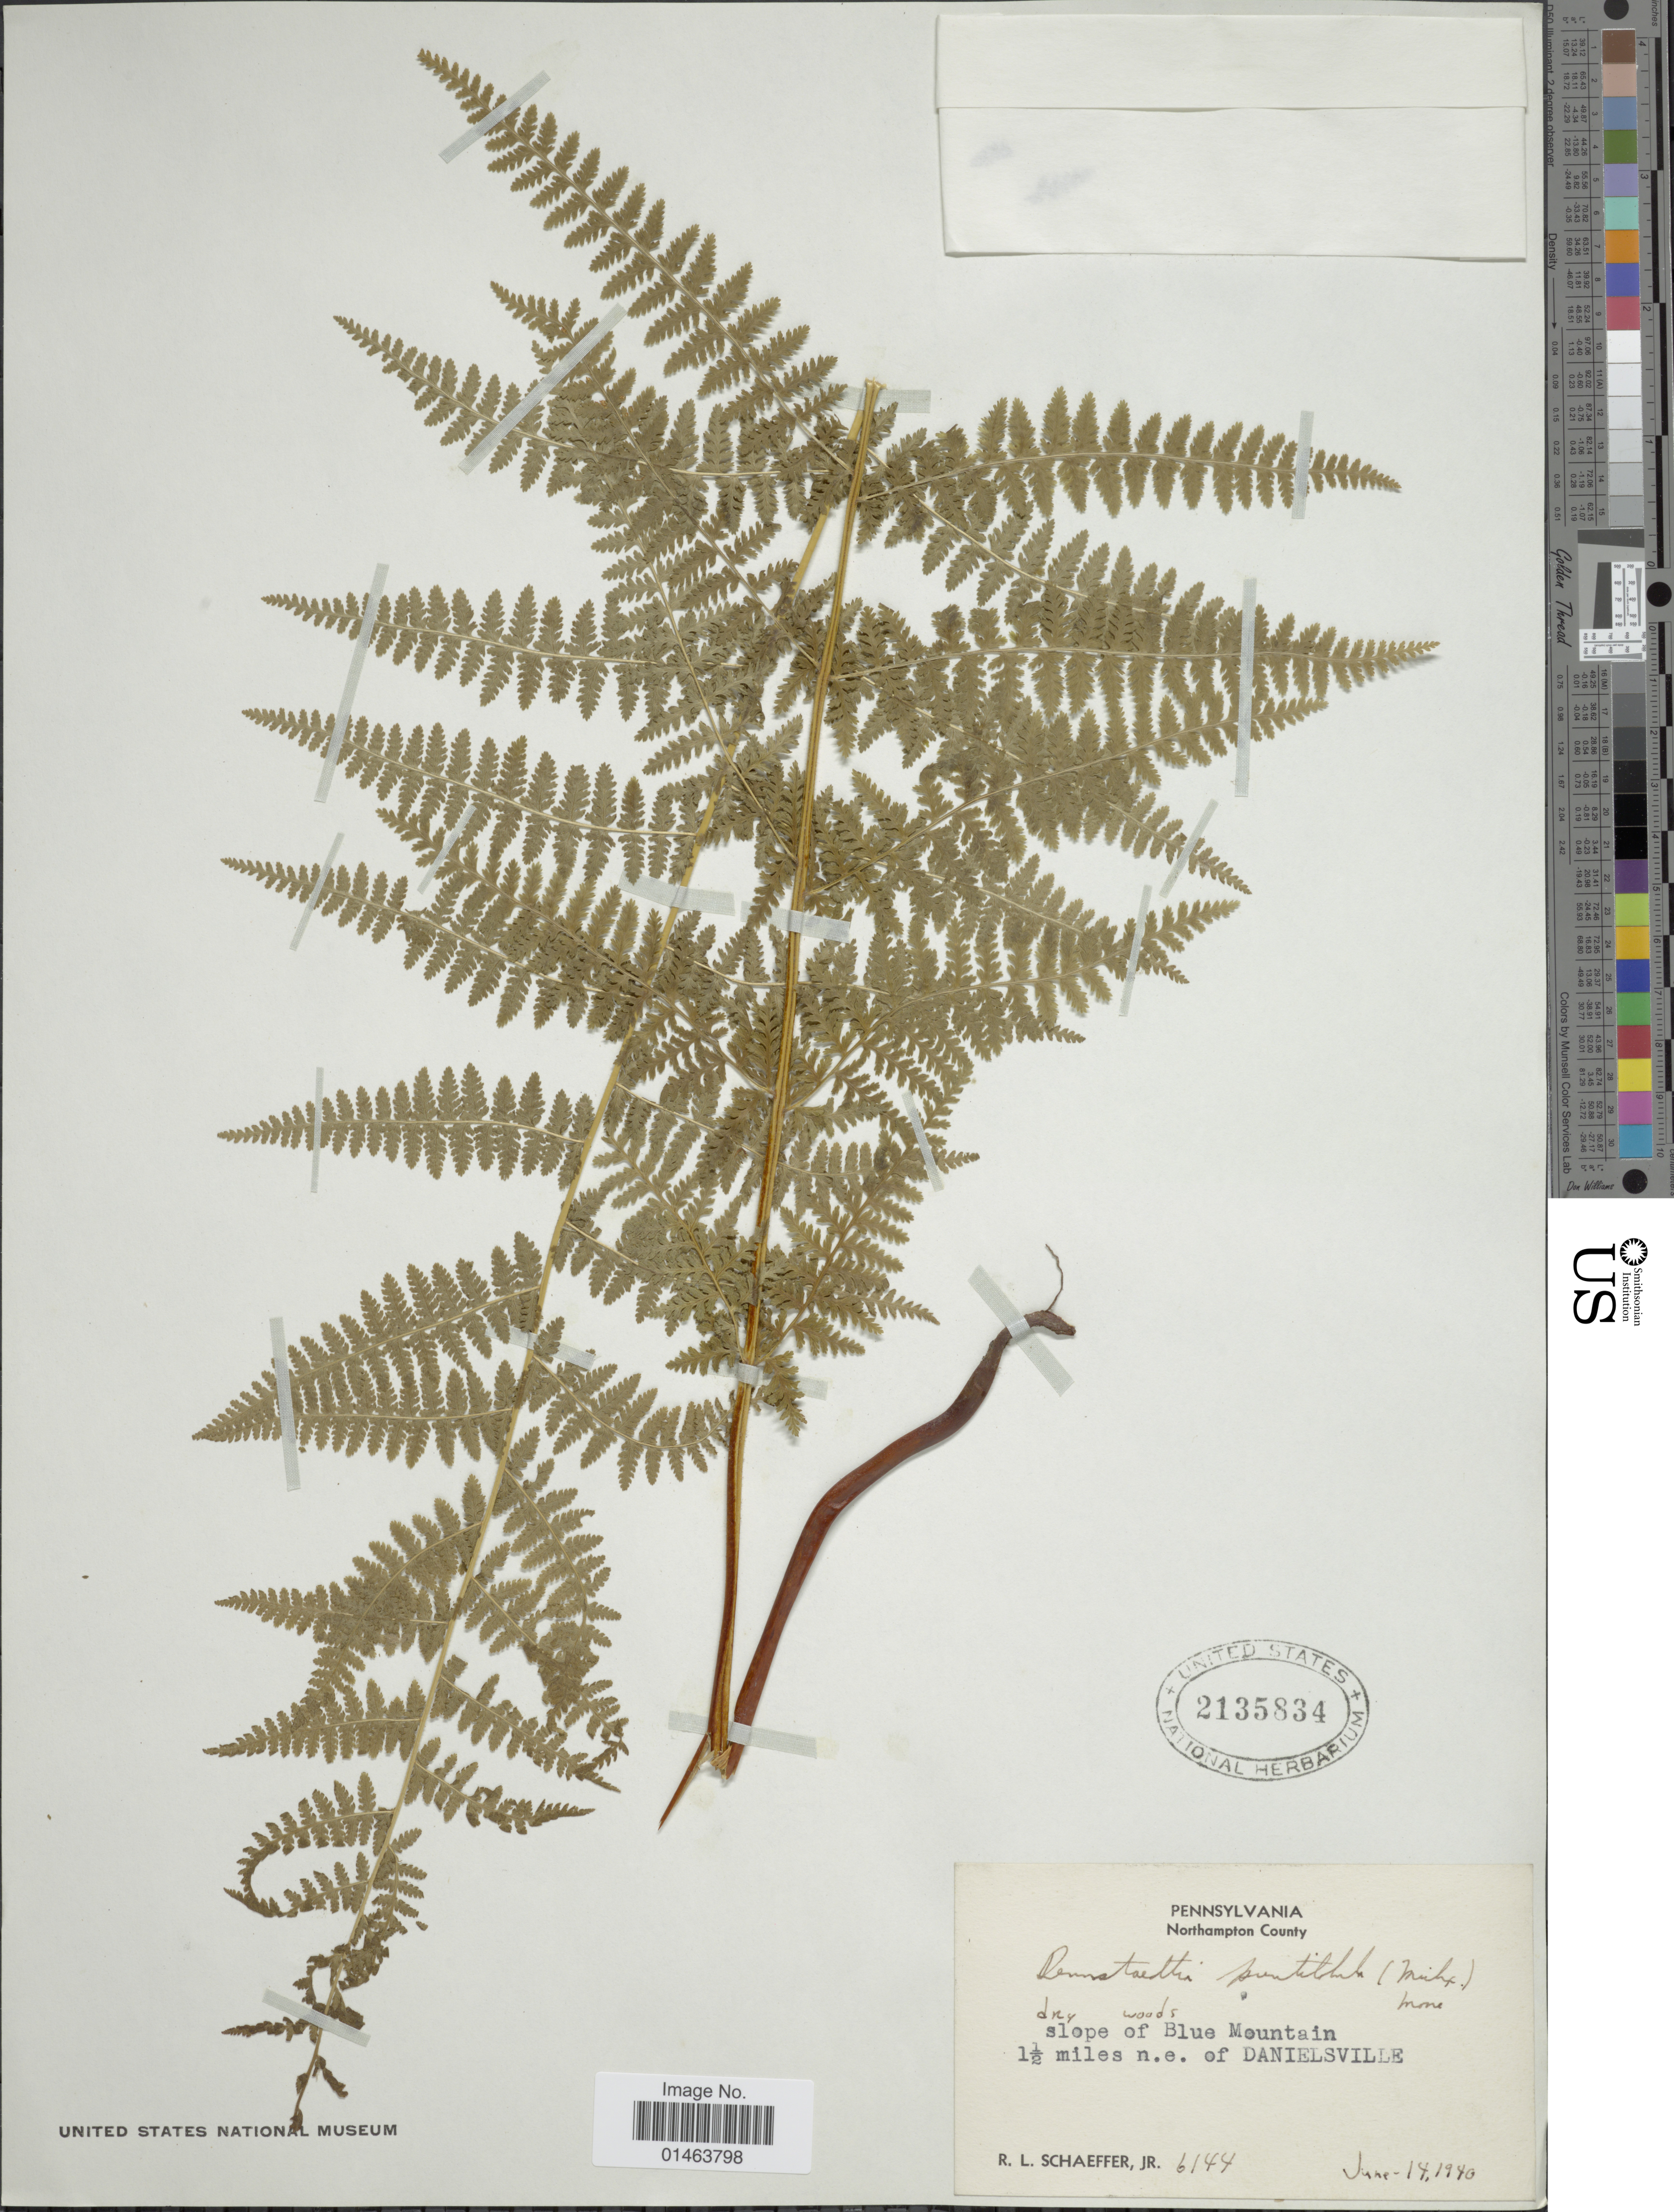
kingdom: Plantae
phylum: Tracheophyta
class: Polypodiopsida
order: Polypodiales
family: Dennstaedtiaceae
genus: Dennstaedtia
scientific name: Dennstaedtia punctilobula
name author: (Michx.) T. Moore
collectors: R. Schaeffer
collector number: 6144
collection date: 1940-06-15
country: United States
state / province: Pennsylvania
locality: Pennsylvania, Northampton County, slope of Blue Mountain 1 1/2 miles n.e. of Danielsville.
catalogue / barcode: US 2135834